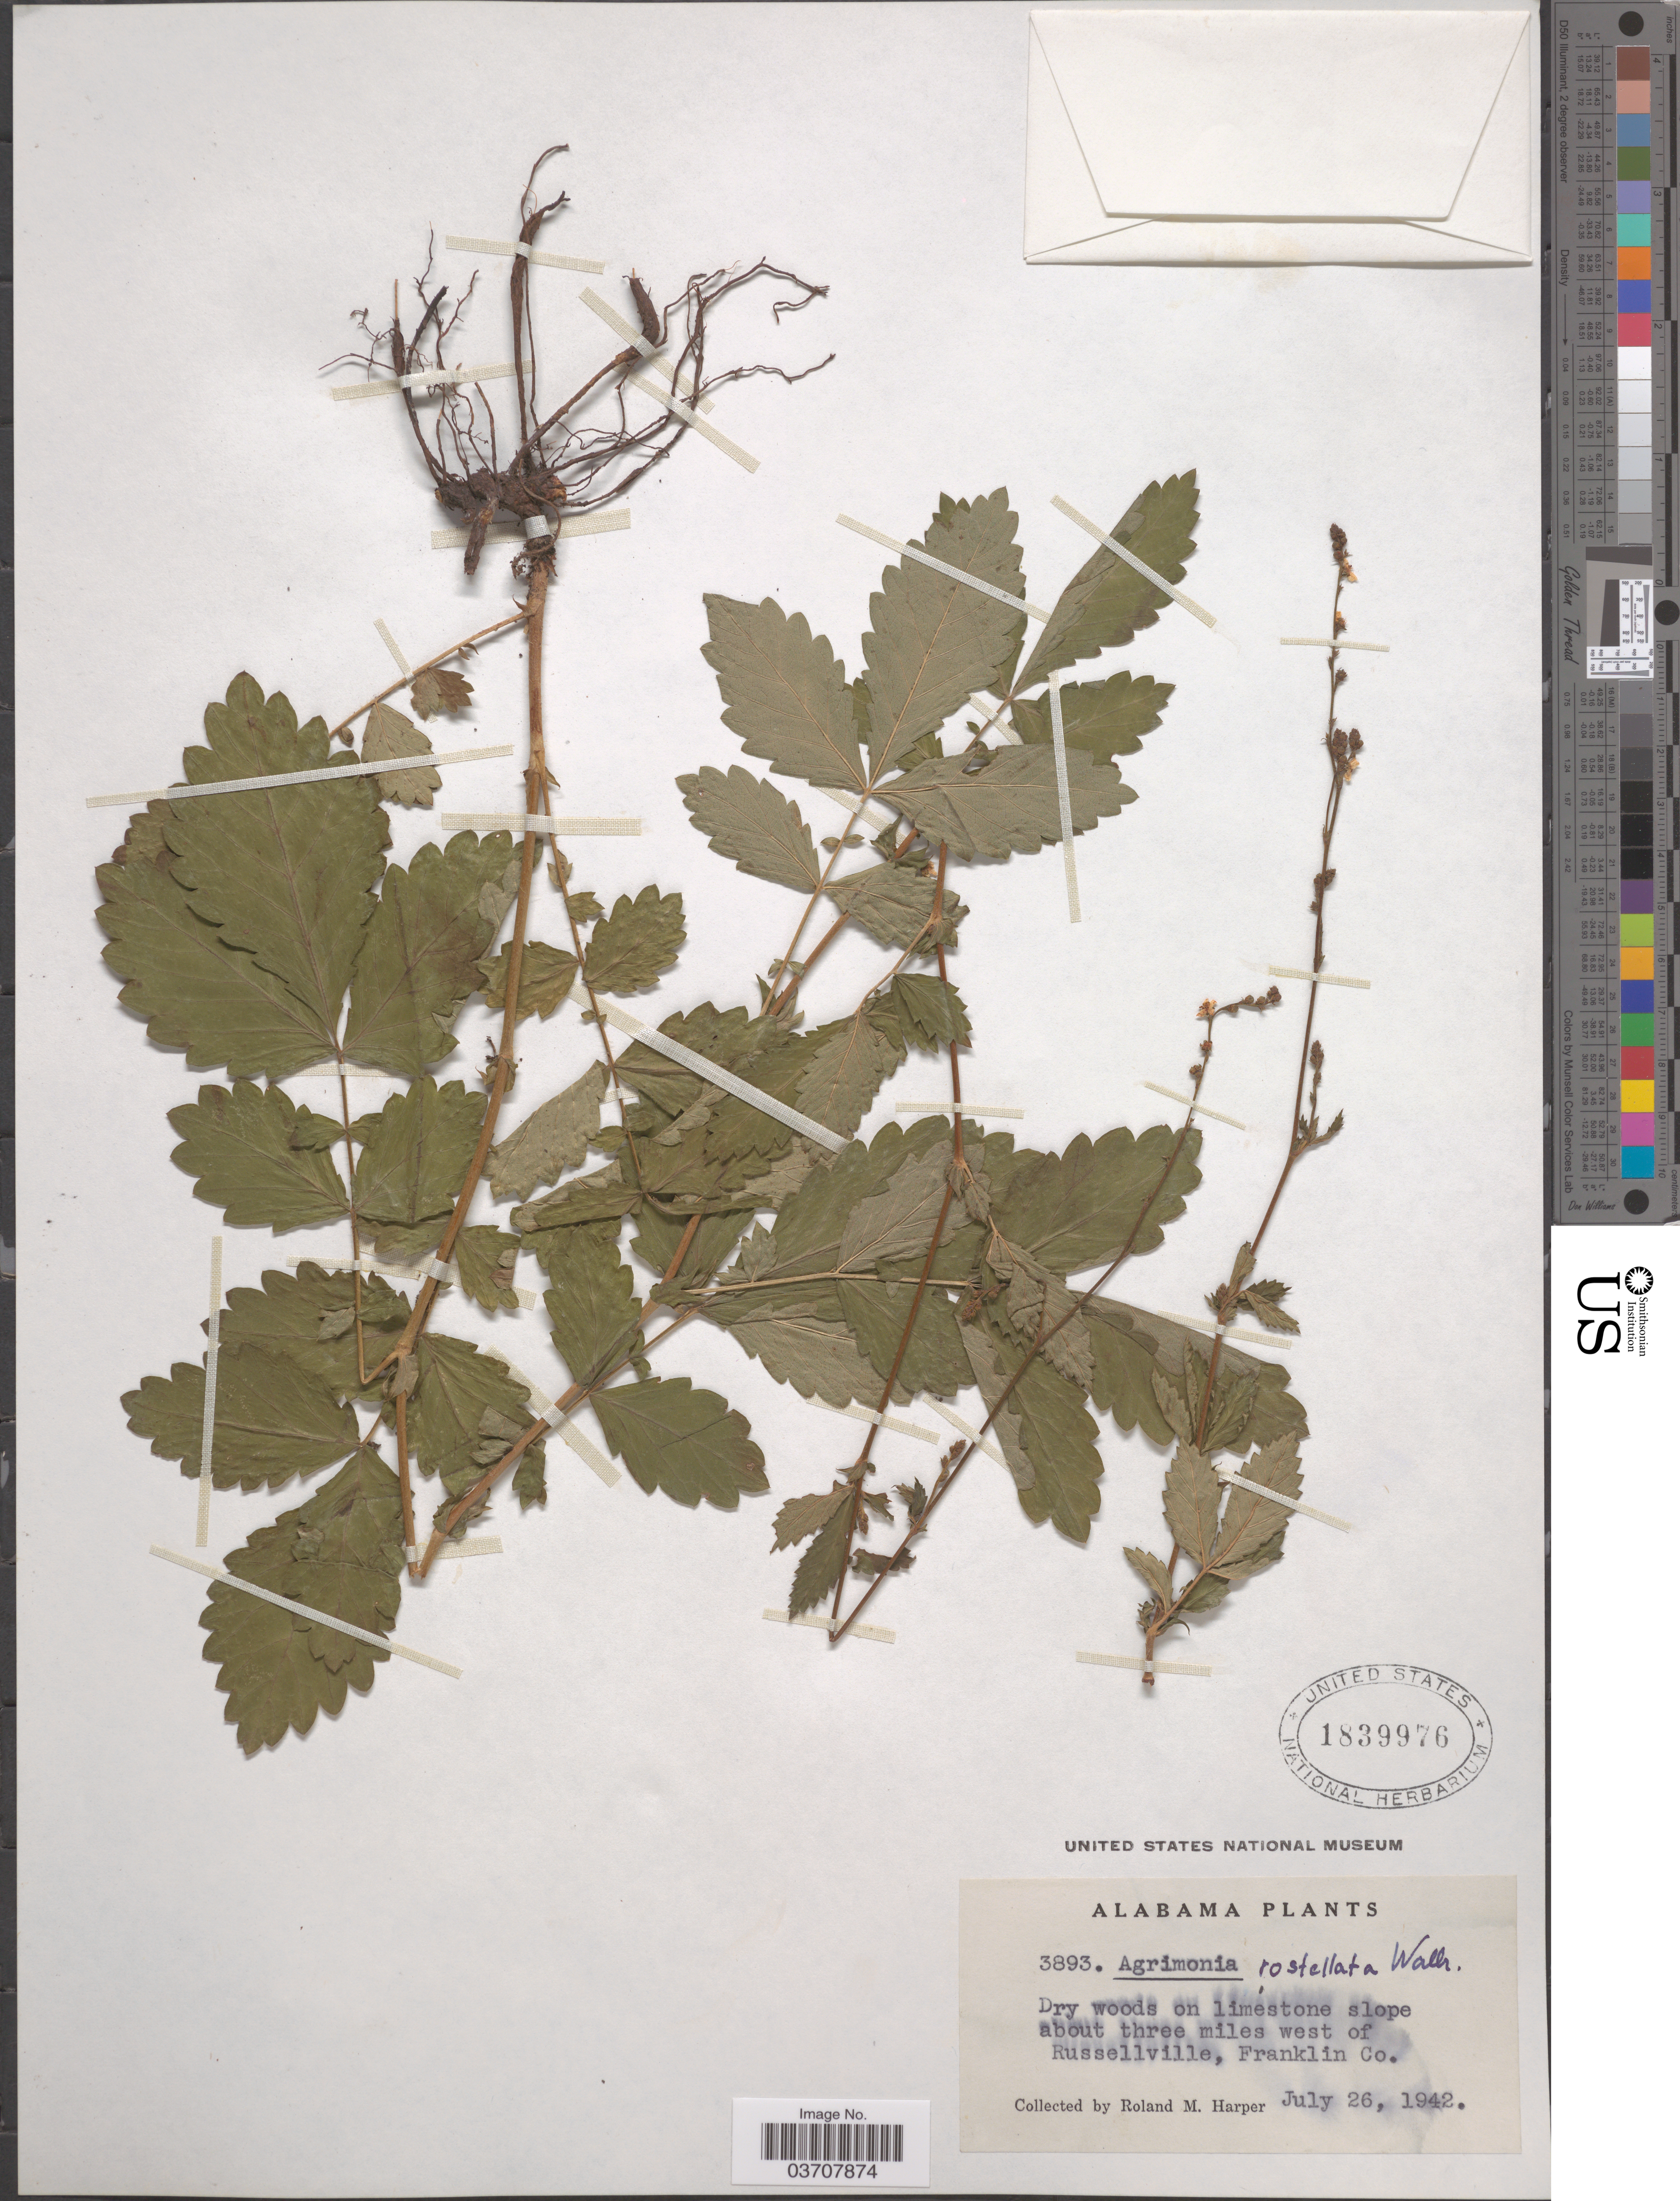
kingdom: Plantae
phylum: Tracheophyta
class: Magnoliopsida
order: Rosales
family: Rosaceae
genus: Agrimonia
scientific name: Agrimonia rostellata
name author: Wallr.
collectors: R. M. Harper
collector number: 3893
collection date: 1942-07-26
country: United States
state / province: Alabama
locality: About three miles west of Russellville, Franklin Co.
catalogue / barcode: US 1839976